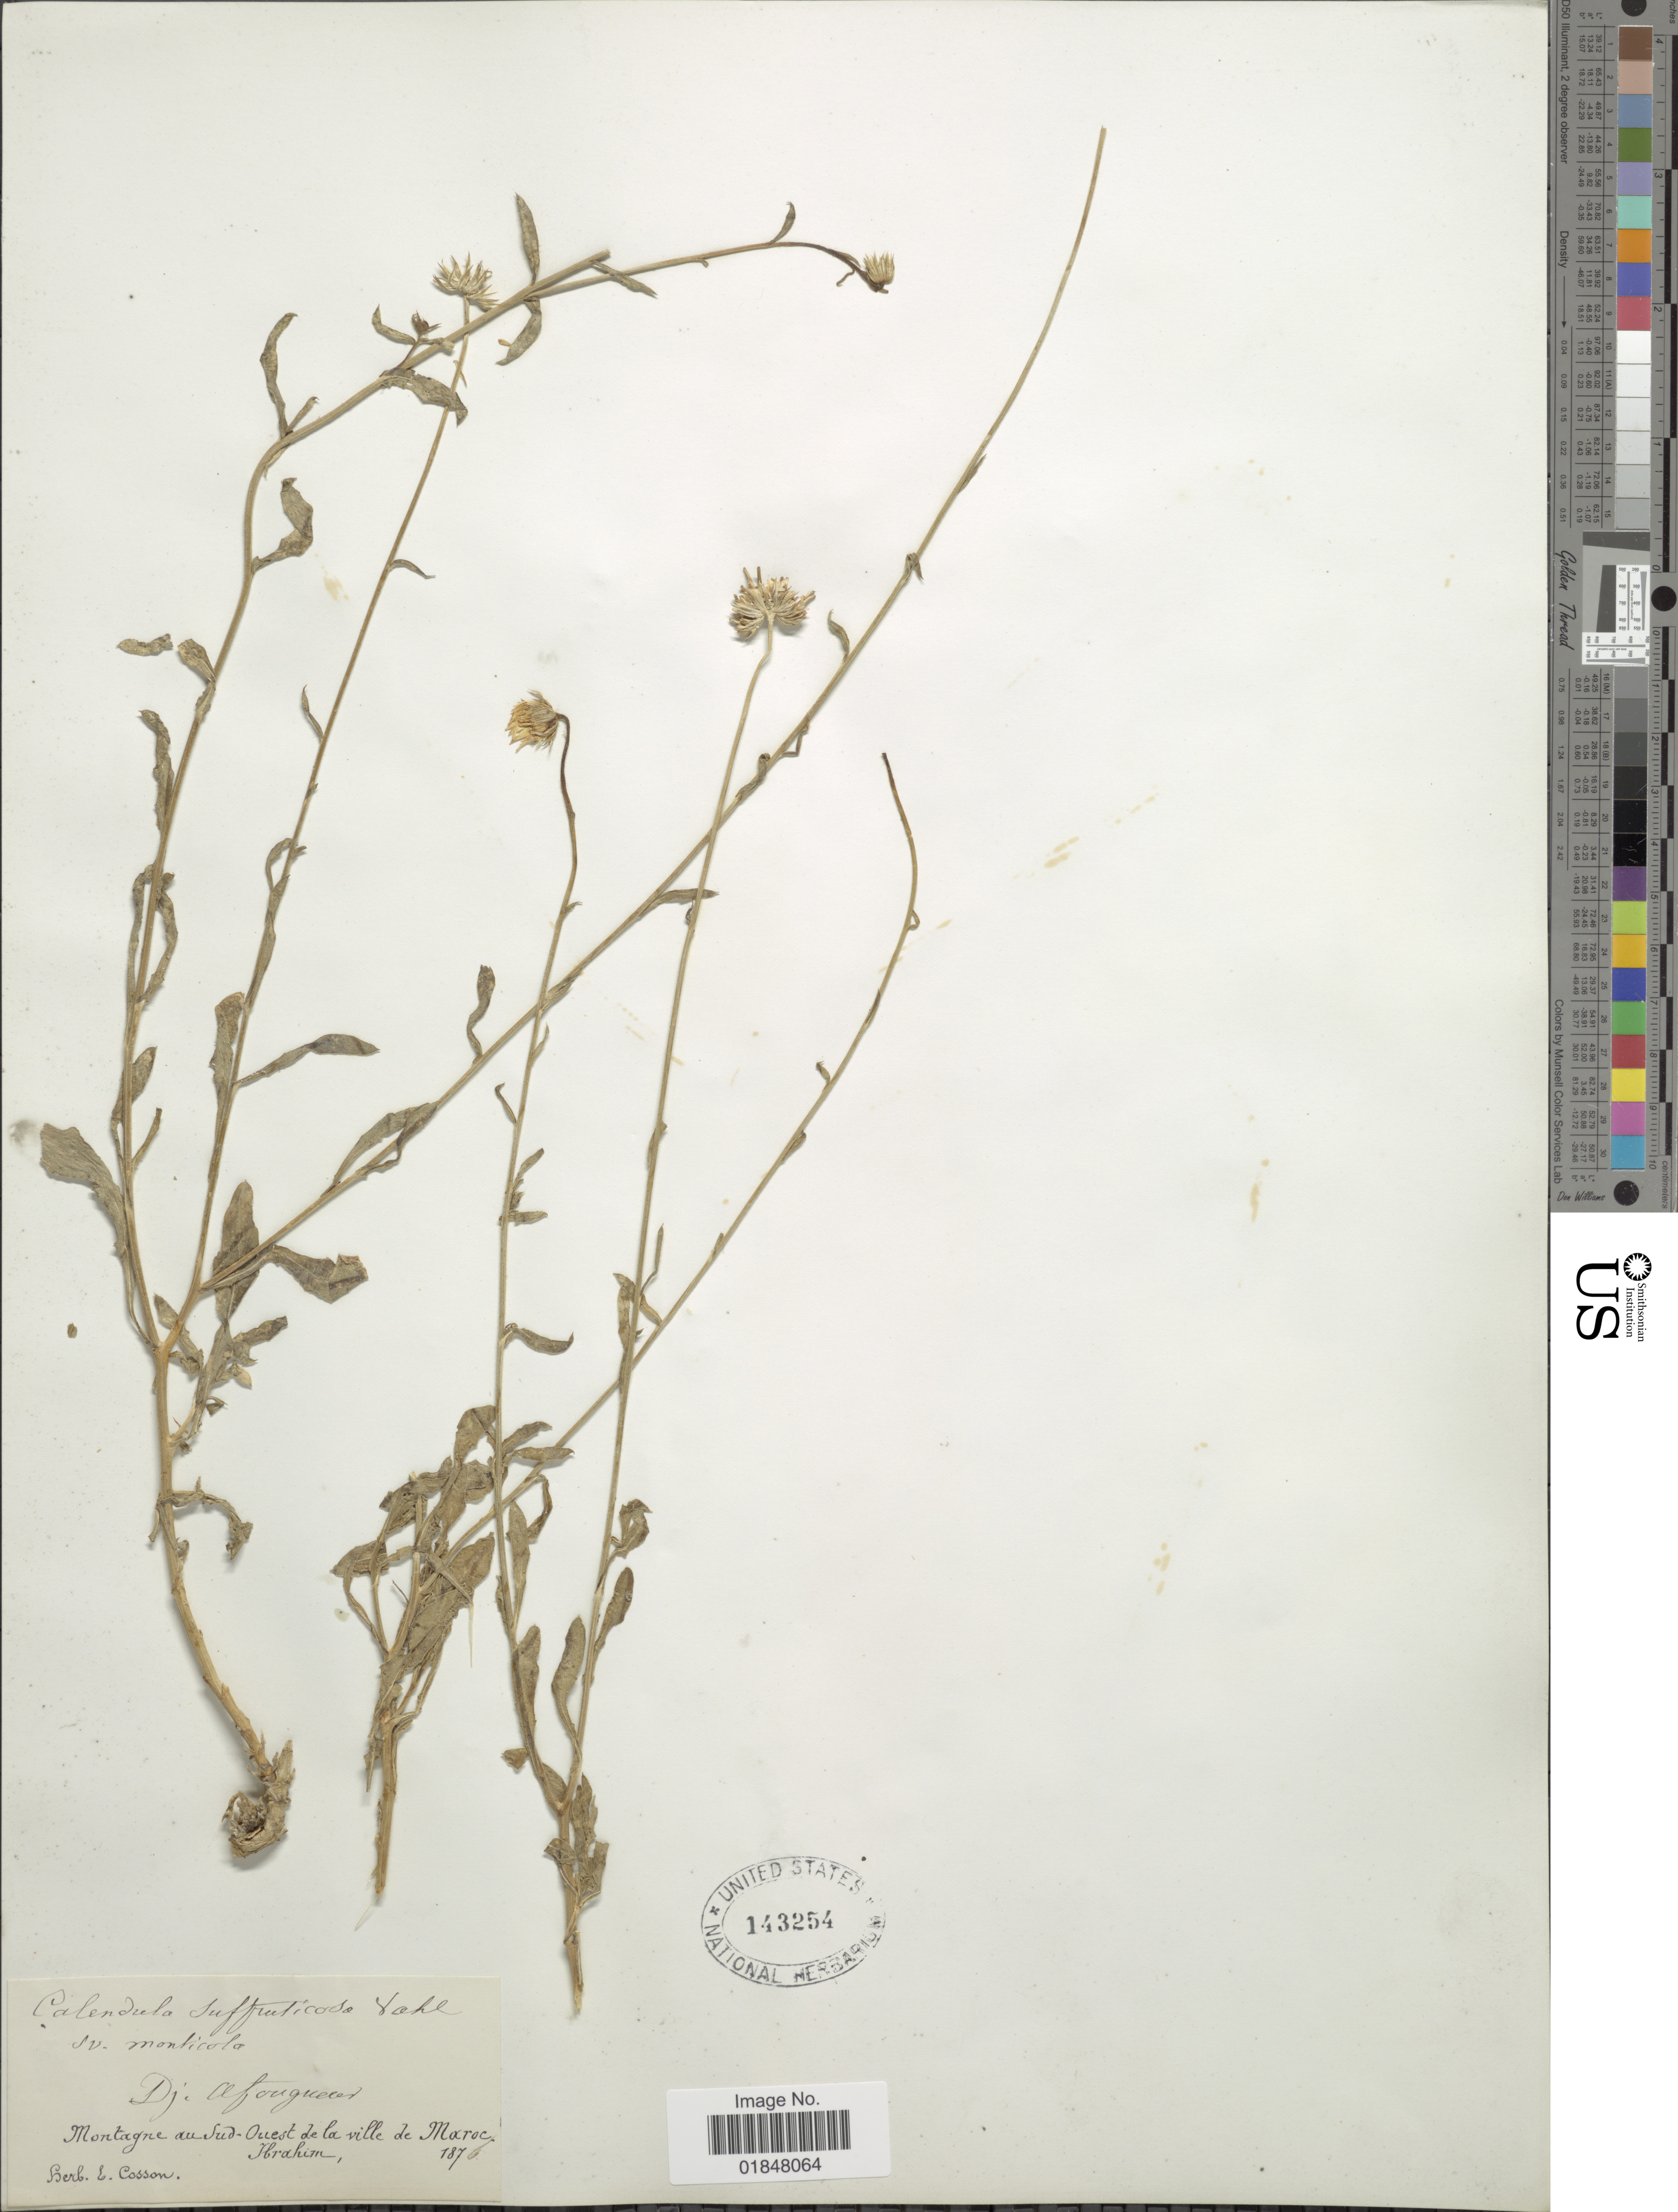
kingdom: Plantae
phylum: Tracheophyta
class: Magnoliopsida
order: Asterales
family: Asteraceae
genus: Calendula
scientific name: Calendula suffruticosa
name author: Vahl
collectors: -. Ibrahim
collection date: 1876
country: Morocco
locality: Montagne au Sud-Ouest de la ville de Mocroc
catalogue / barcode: US 143254